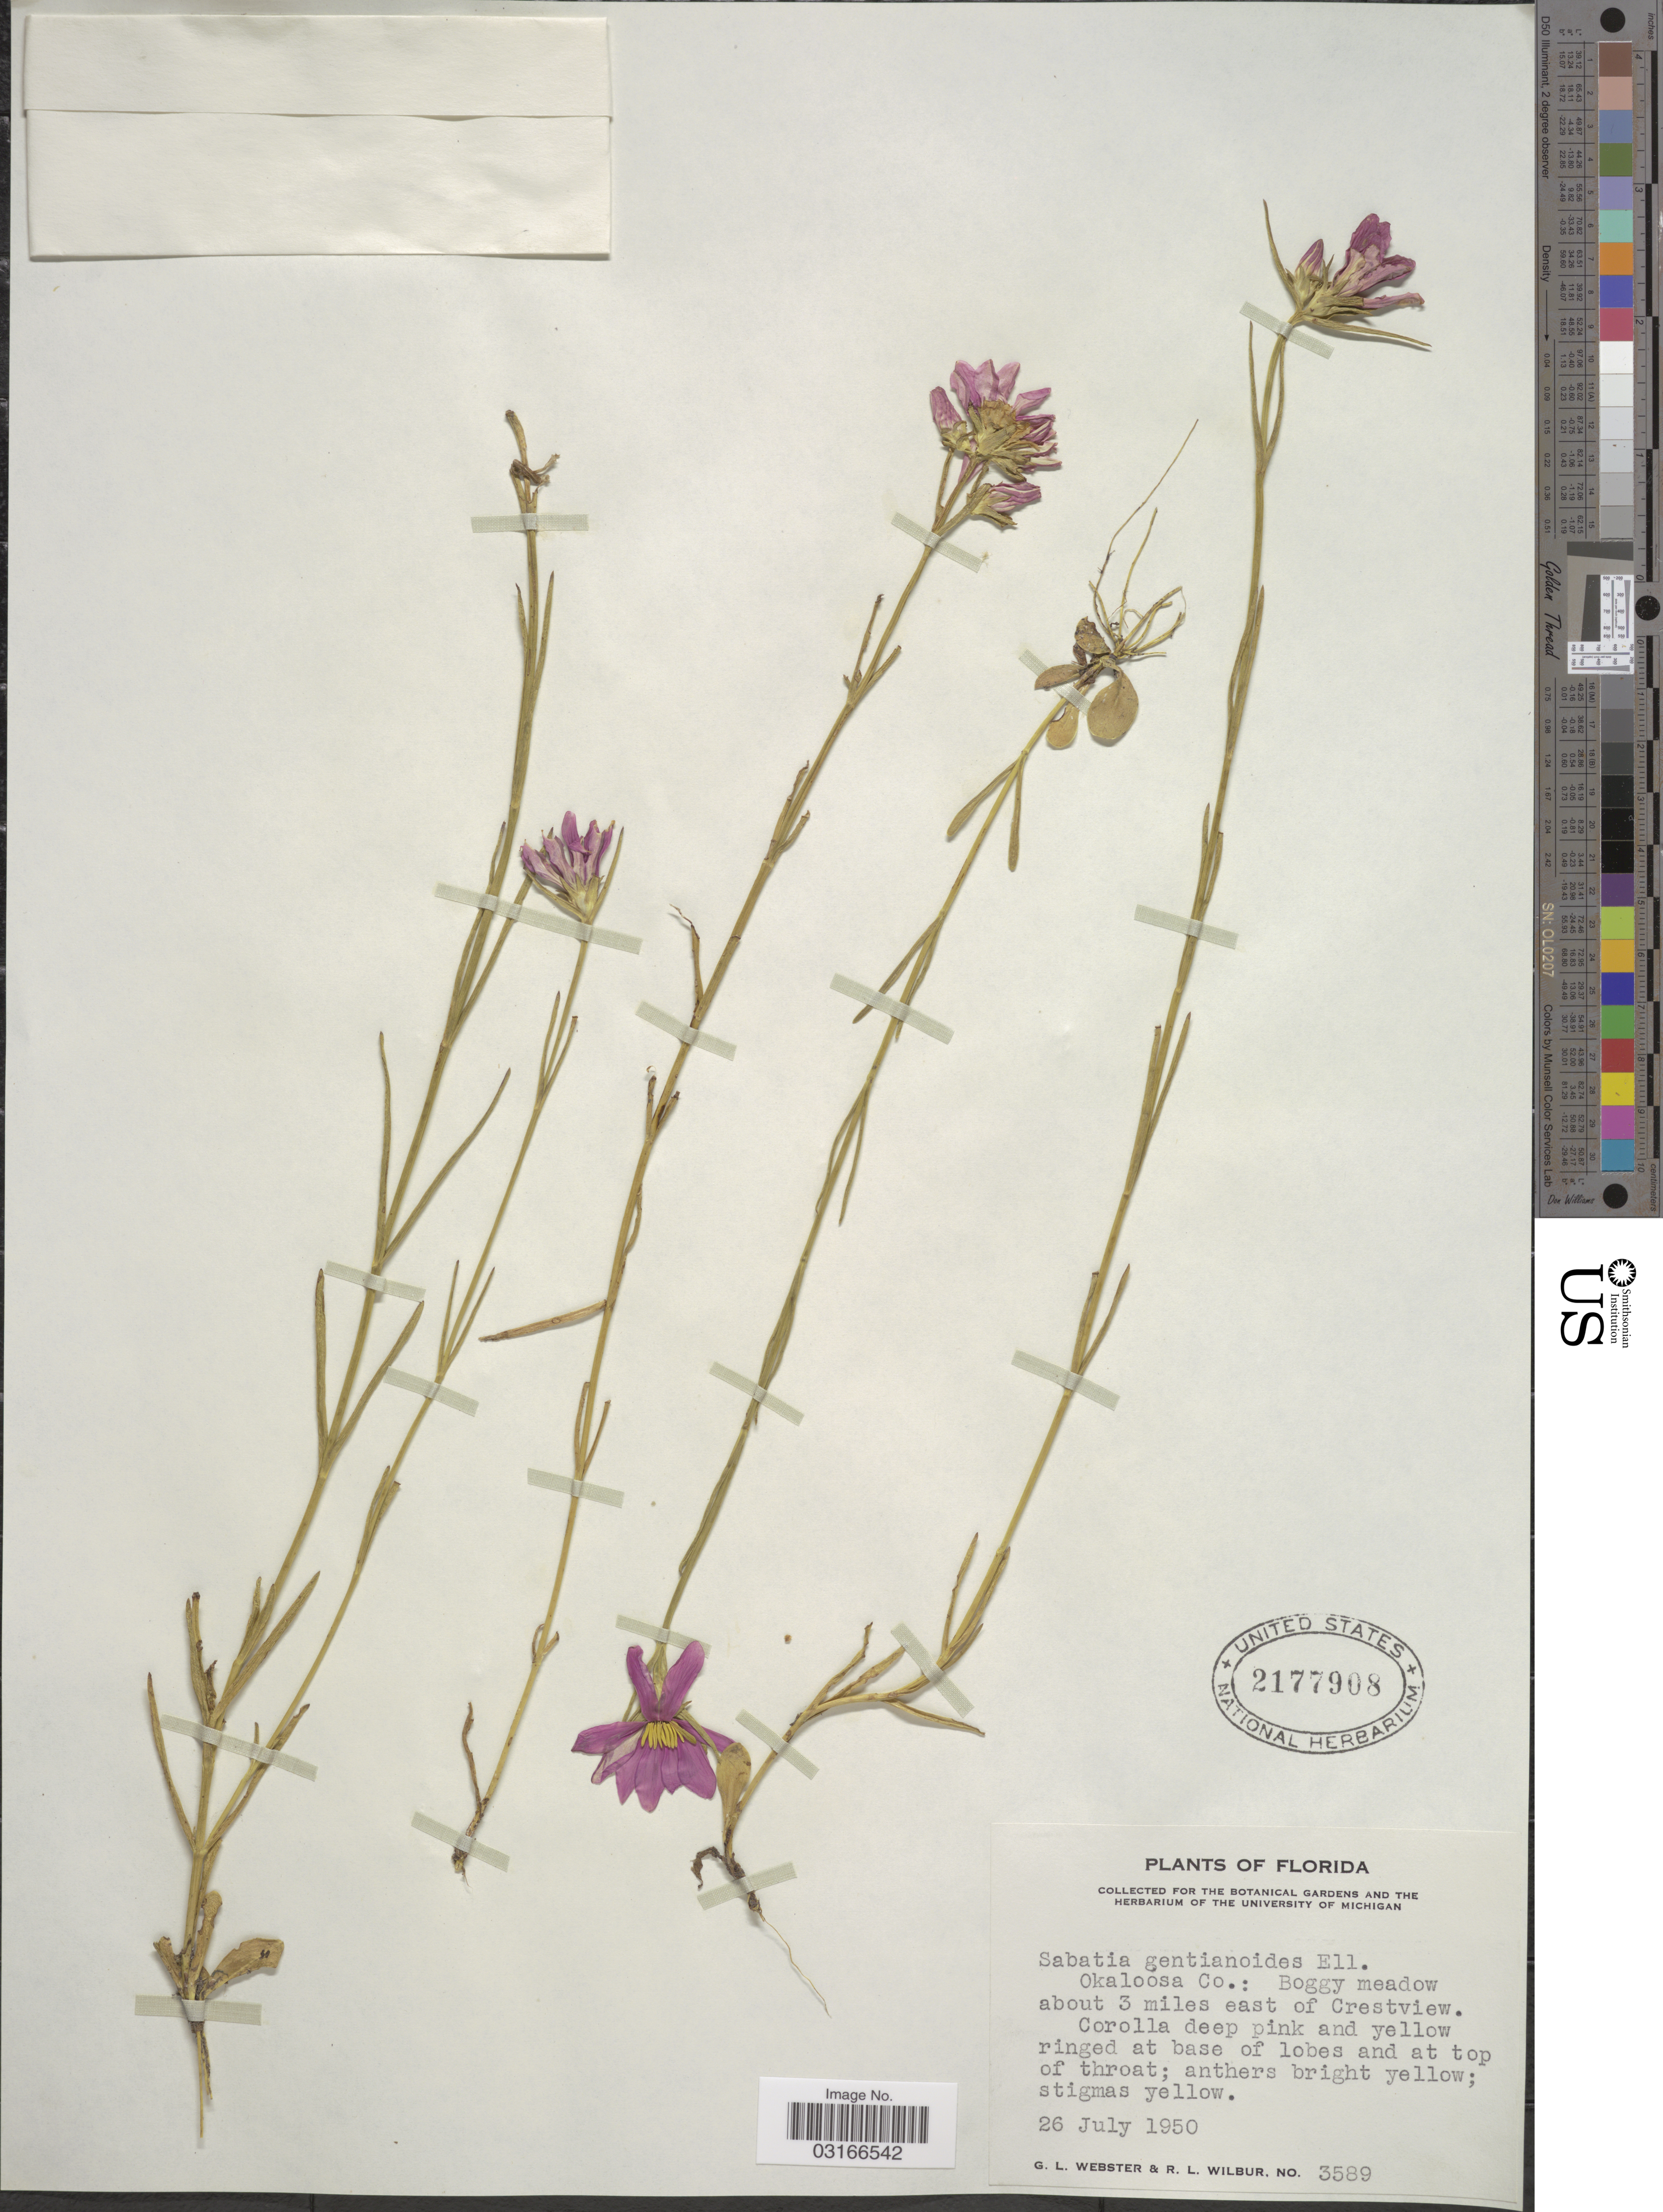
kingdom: Plantae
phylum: Tracheophyta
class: Magnoliopsida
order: Gentianales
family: Gentianaceae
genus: Sabatia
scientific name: Sabatia gentianoides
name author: Elliott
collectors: G. L. Webster & R. L. Wilbur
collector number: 3589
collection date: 1950-07-26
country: United States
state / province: Florida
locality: Okaloosa Co.: Boggy meadow about 3 miles east of Crestview.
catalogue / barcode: US 2177908